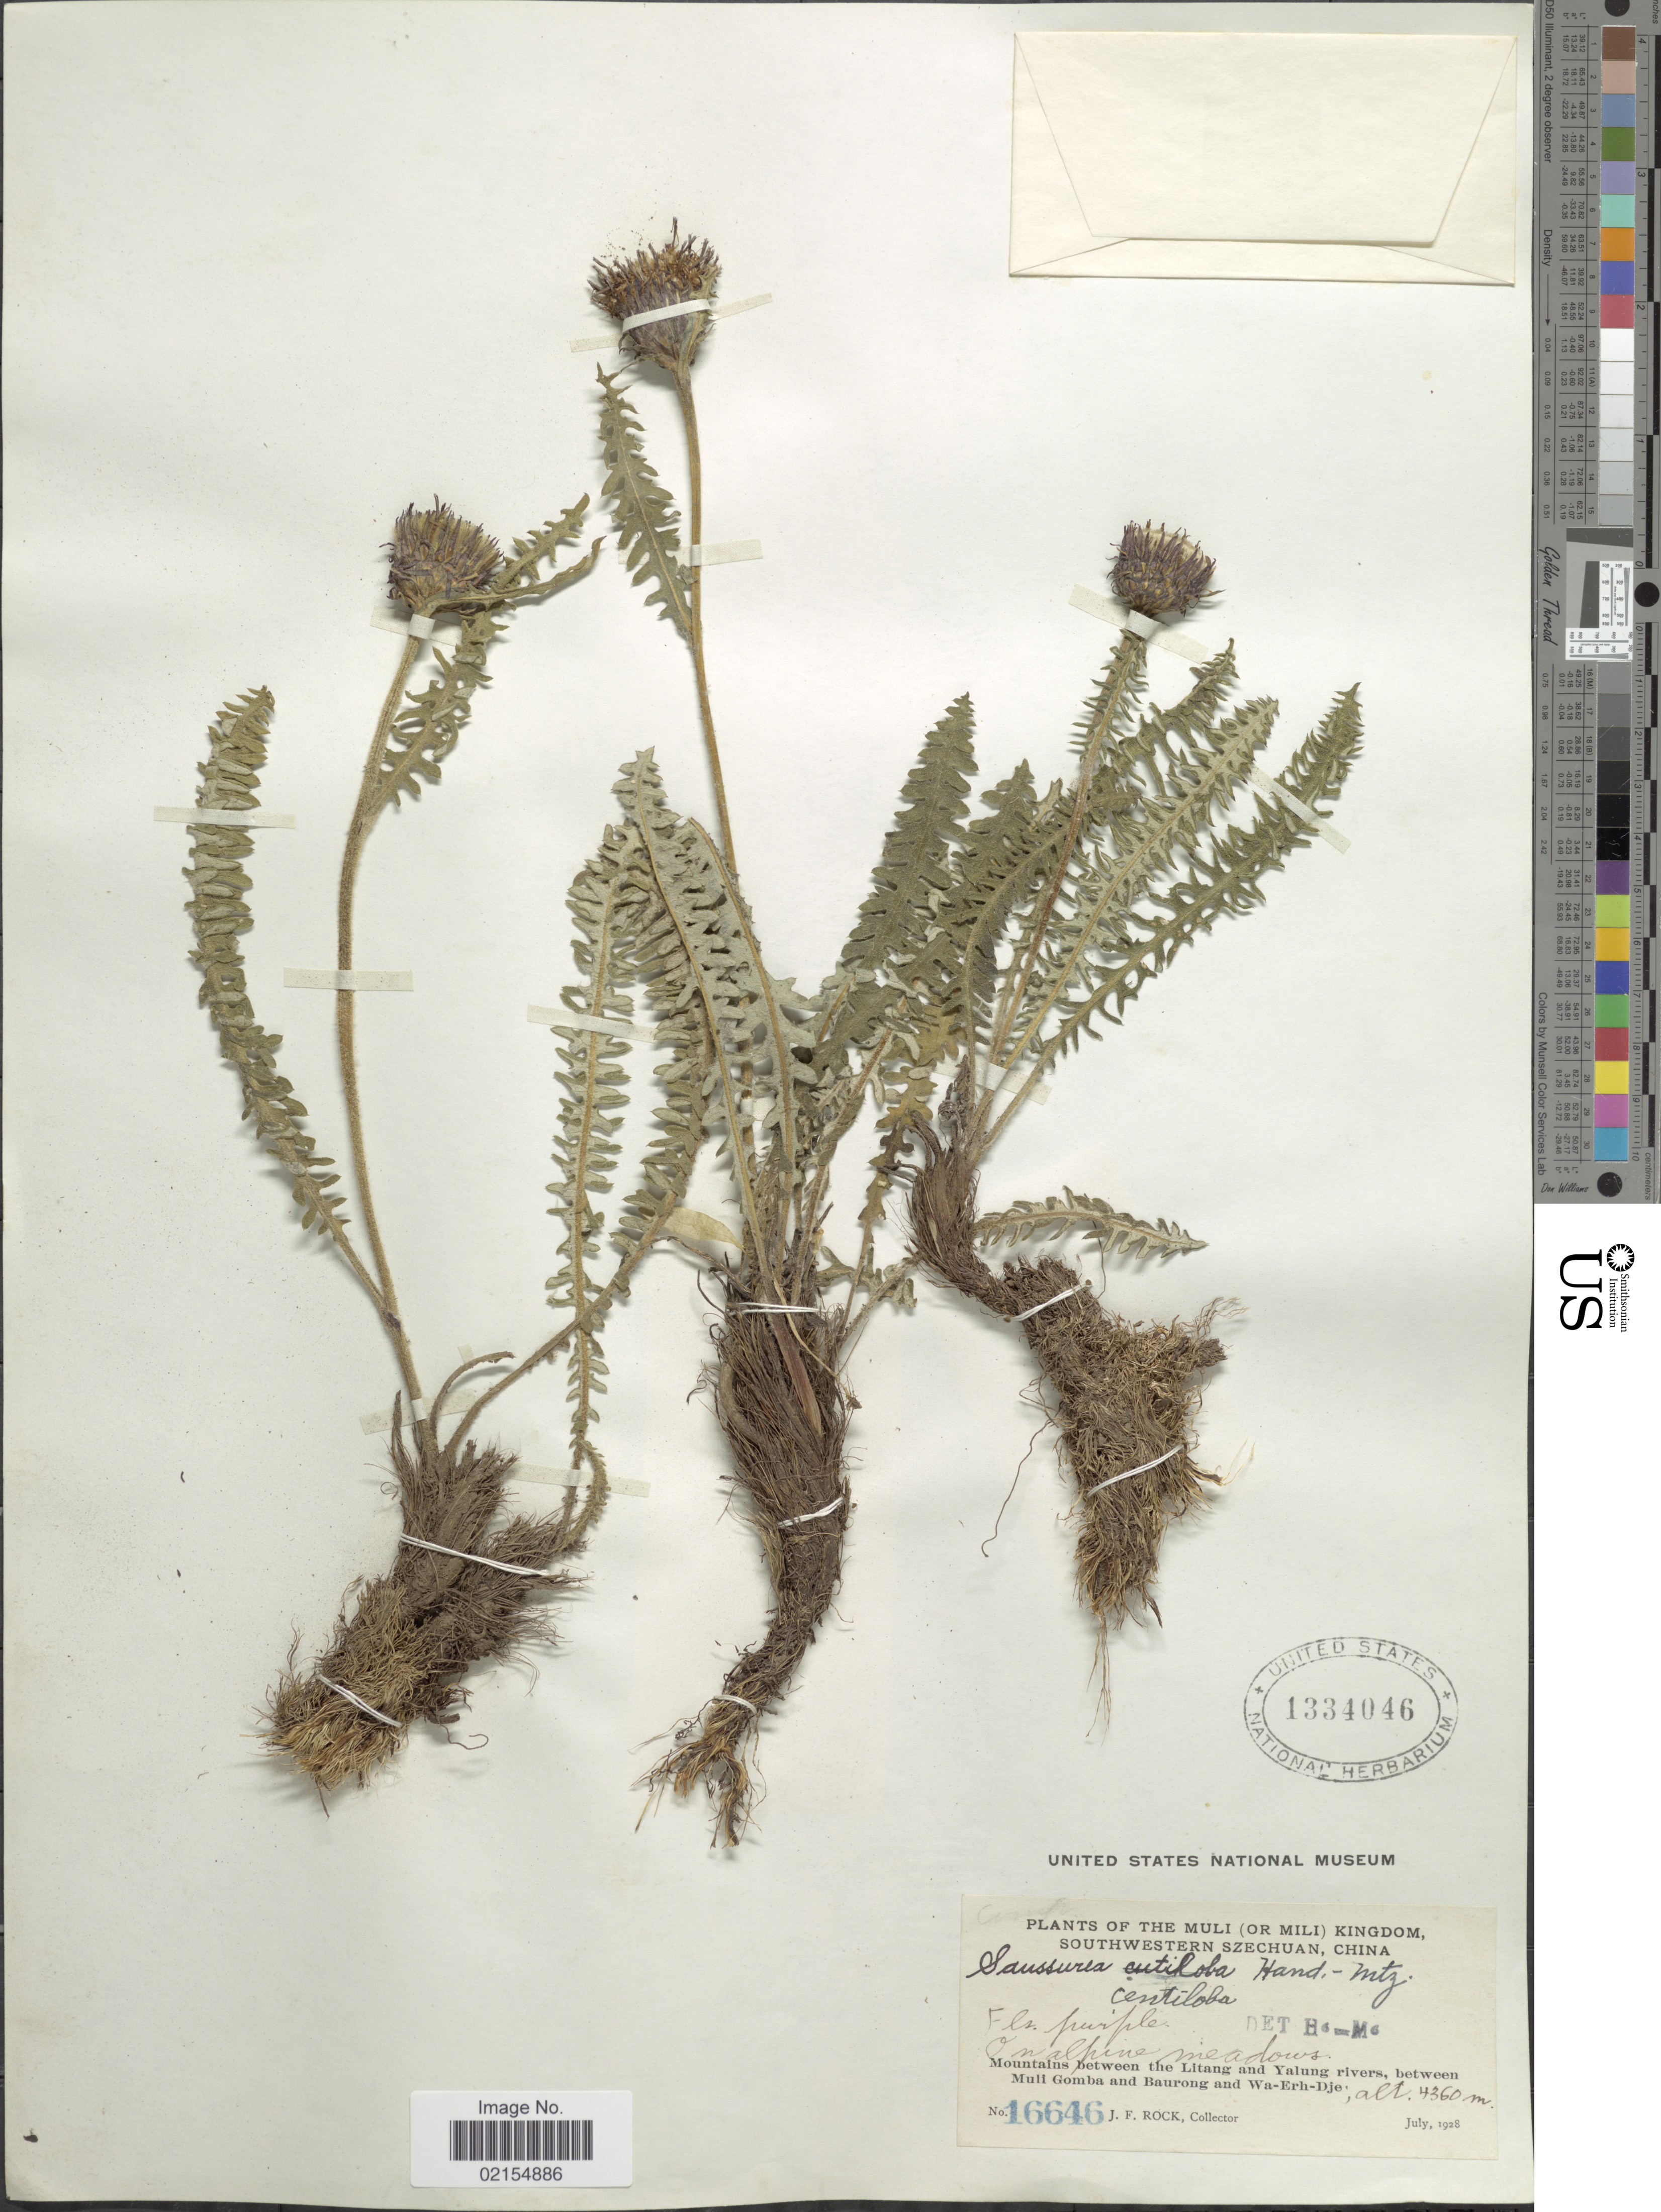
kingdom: Plantae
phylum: Tracheophyta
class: Magnoliopsida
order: Asterales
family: Asteraceae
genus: Saussurea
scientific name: Saussurea centiloba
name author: Hand.-Mazz.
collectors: J. Rock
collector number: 16646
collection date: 1928-07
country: China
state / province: Sichuan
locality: The Muli (Or Mili) Kingdom, Southwestern Szechuan, China, Mountains between the Likiang and Yalung Rivers, between Muli Gomba and Baurong and Wa-Erh-Dje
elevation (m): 4360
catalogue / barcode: US 1334046